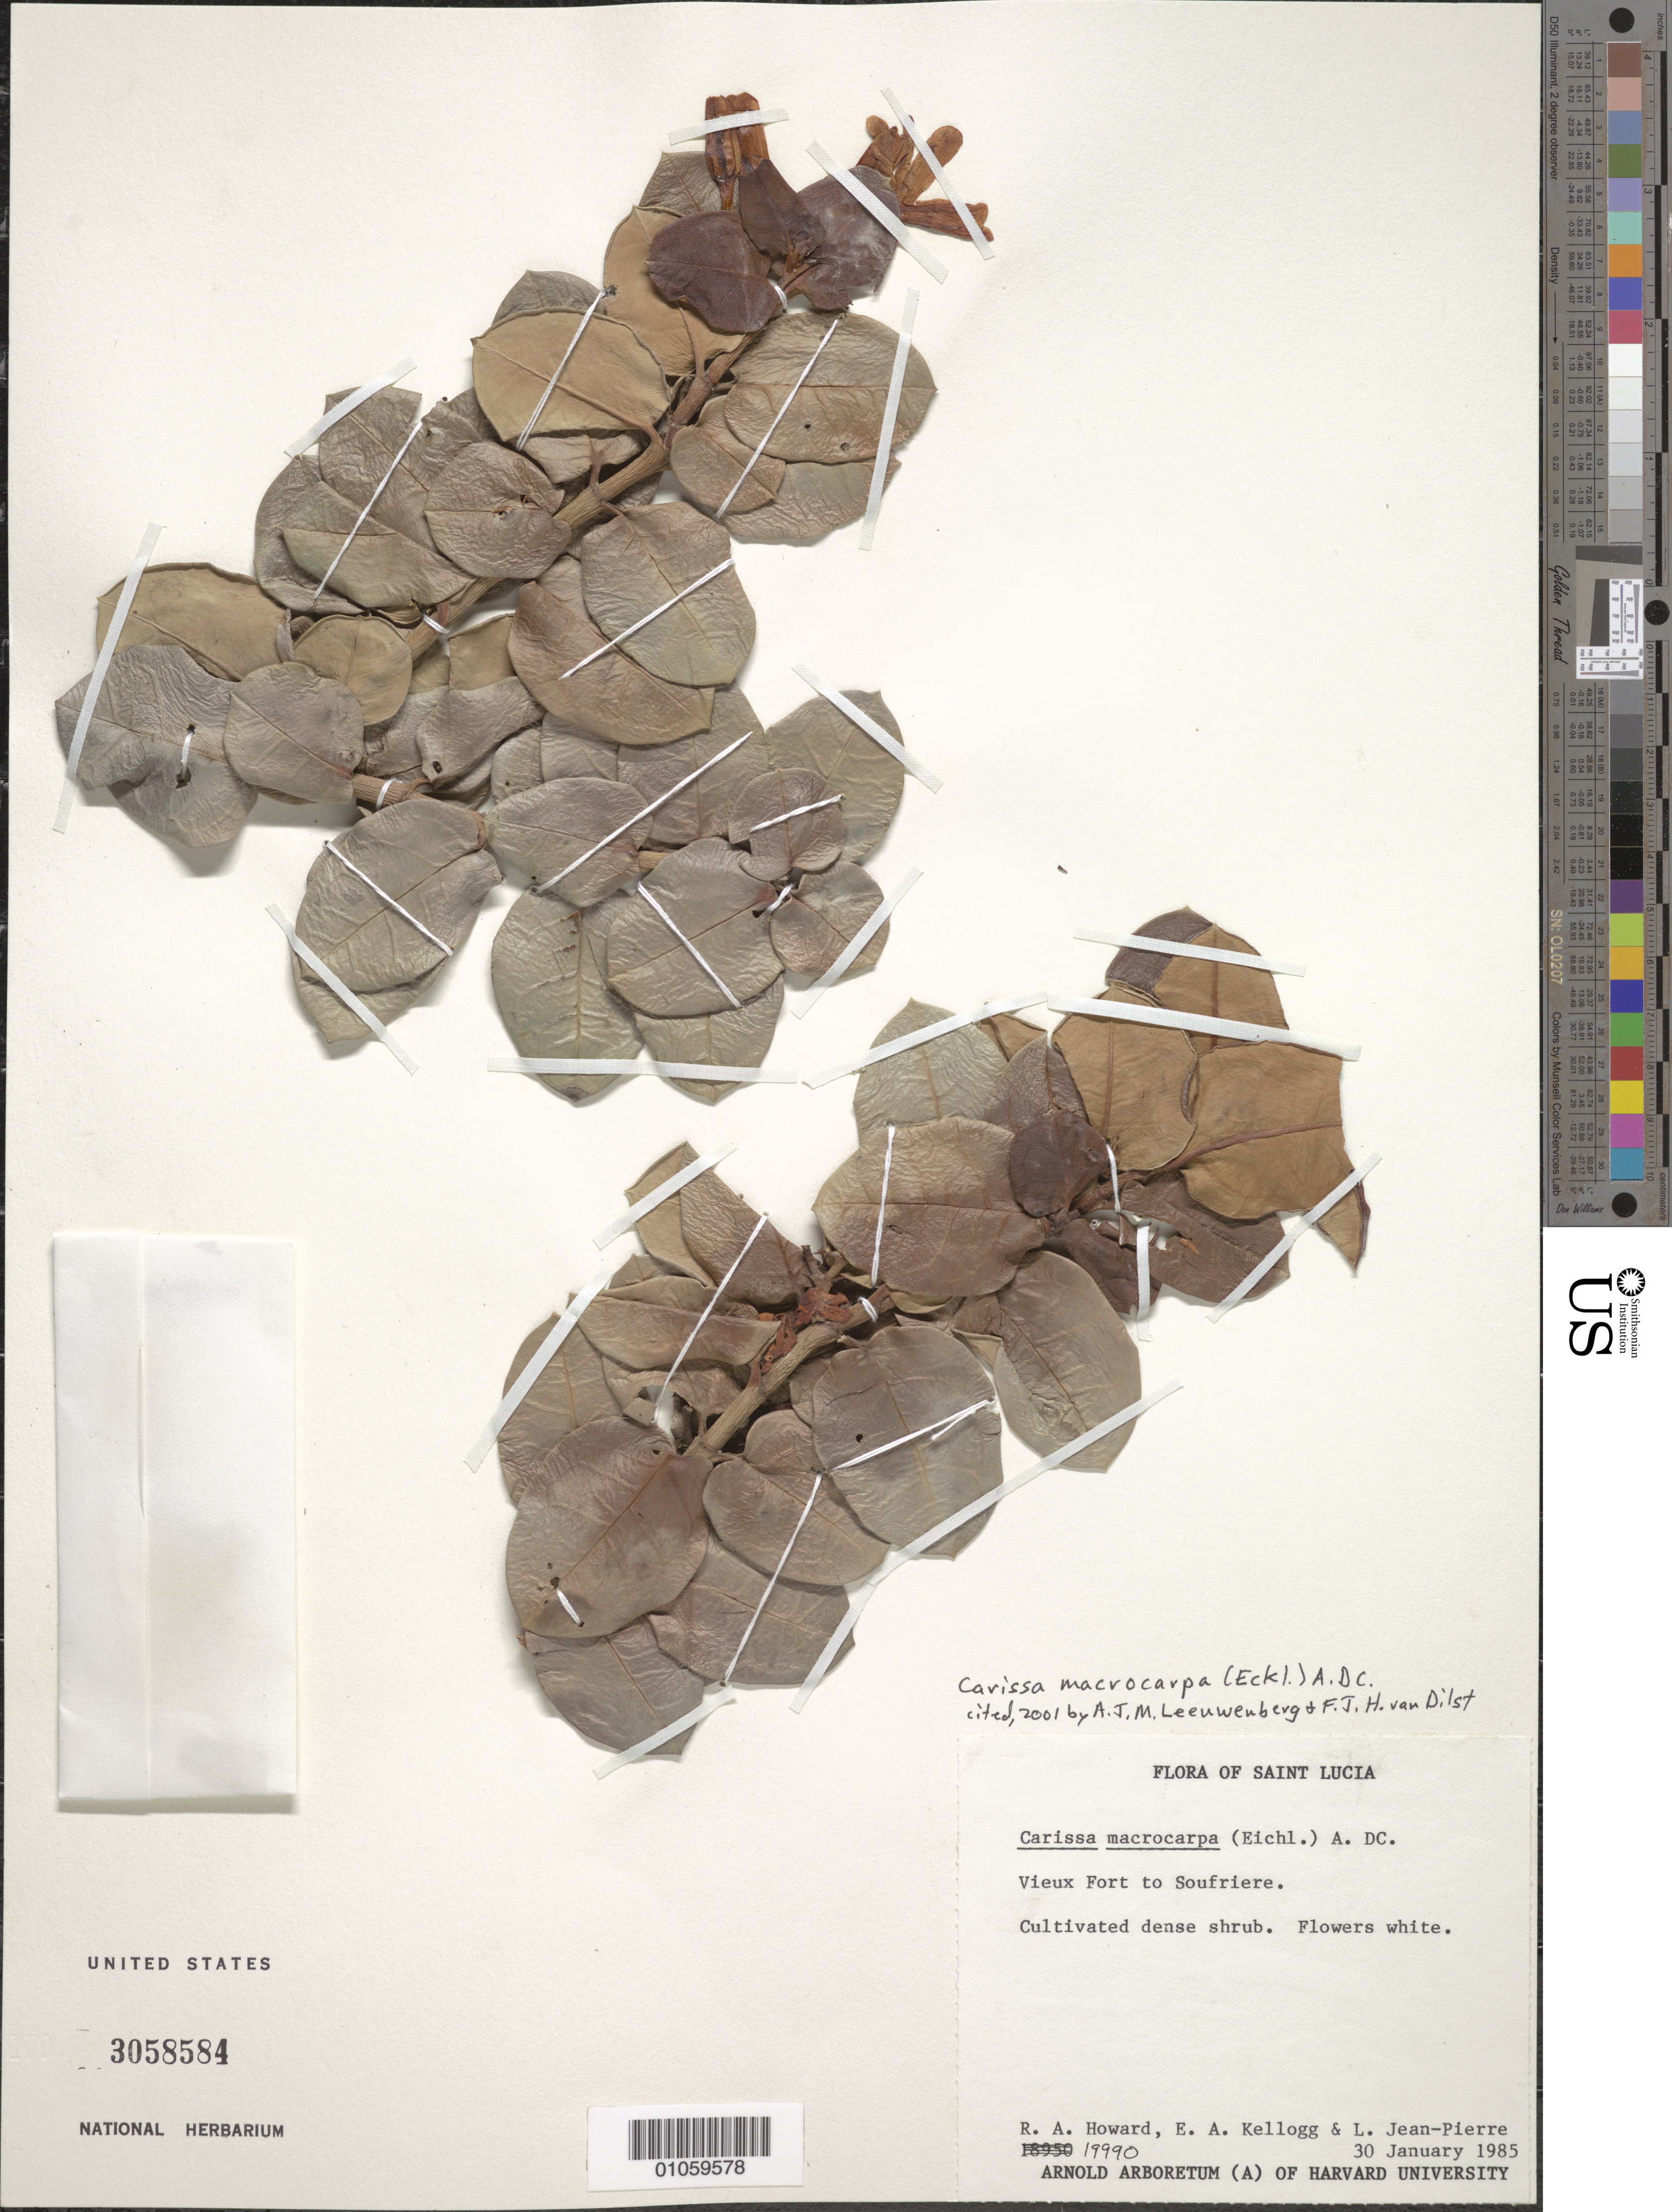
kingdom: Plantae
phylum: Tracheophyta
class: Magnoliopsida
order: Gentianales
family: Apocynaceae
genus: Carissa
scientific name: Carissa macrocarpa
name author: (Eckl.) A. DC.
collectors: R. A. Howard, E. A. Kellogg & L. L. Jean-Pierre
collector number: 19990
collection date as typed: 30 Jan 1985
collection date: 1985-01-30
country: St. Lucia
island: St. Lucia I.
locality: Viex Fort to Soufriere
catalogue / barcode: US 3058584